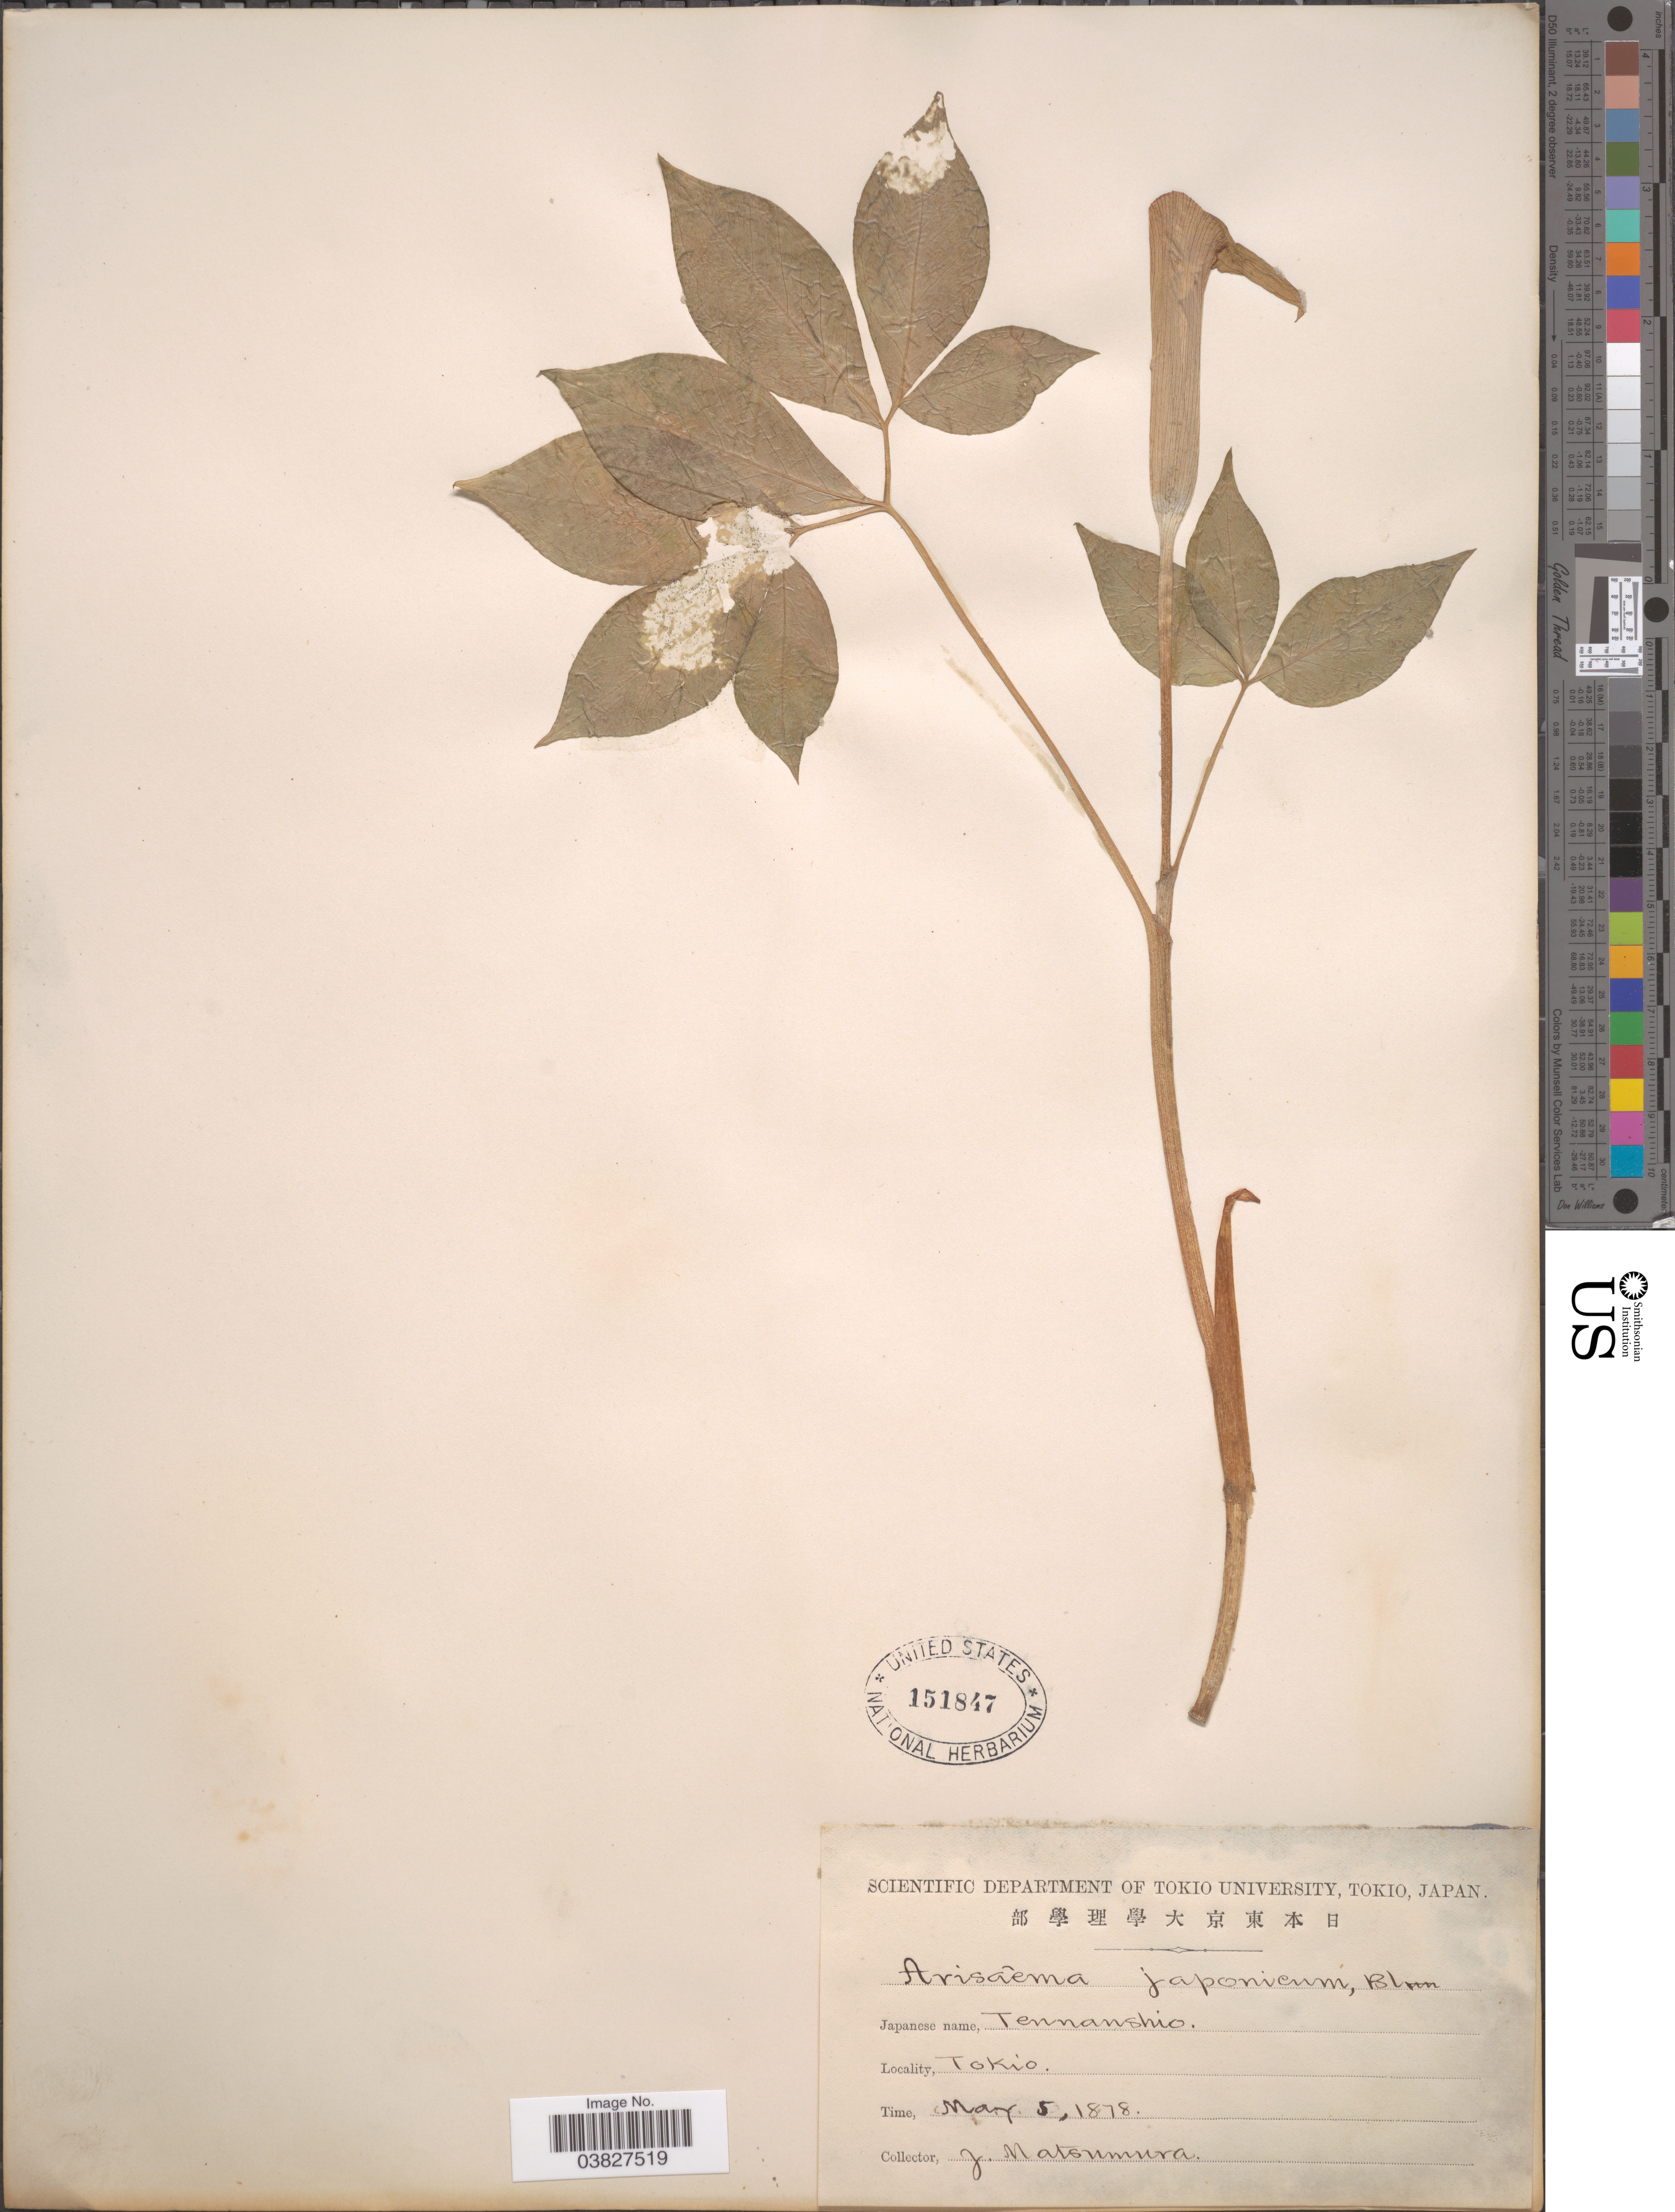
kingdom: Plantae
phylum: Tracheophyta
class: Liliopsida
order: Alismatales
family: Araceae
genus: Arisaema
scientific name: Arisaema serratum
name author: Schott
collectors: J. Matsumura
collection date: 1878-05-05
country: Japan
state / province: Tokyo, Federal City of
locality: Tokio.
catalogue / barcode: US 151847